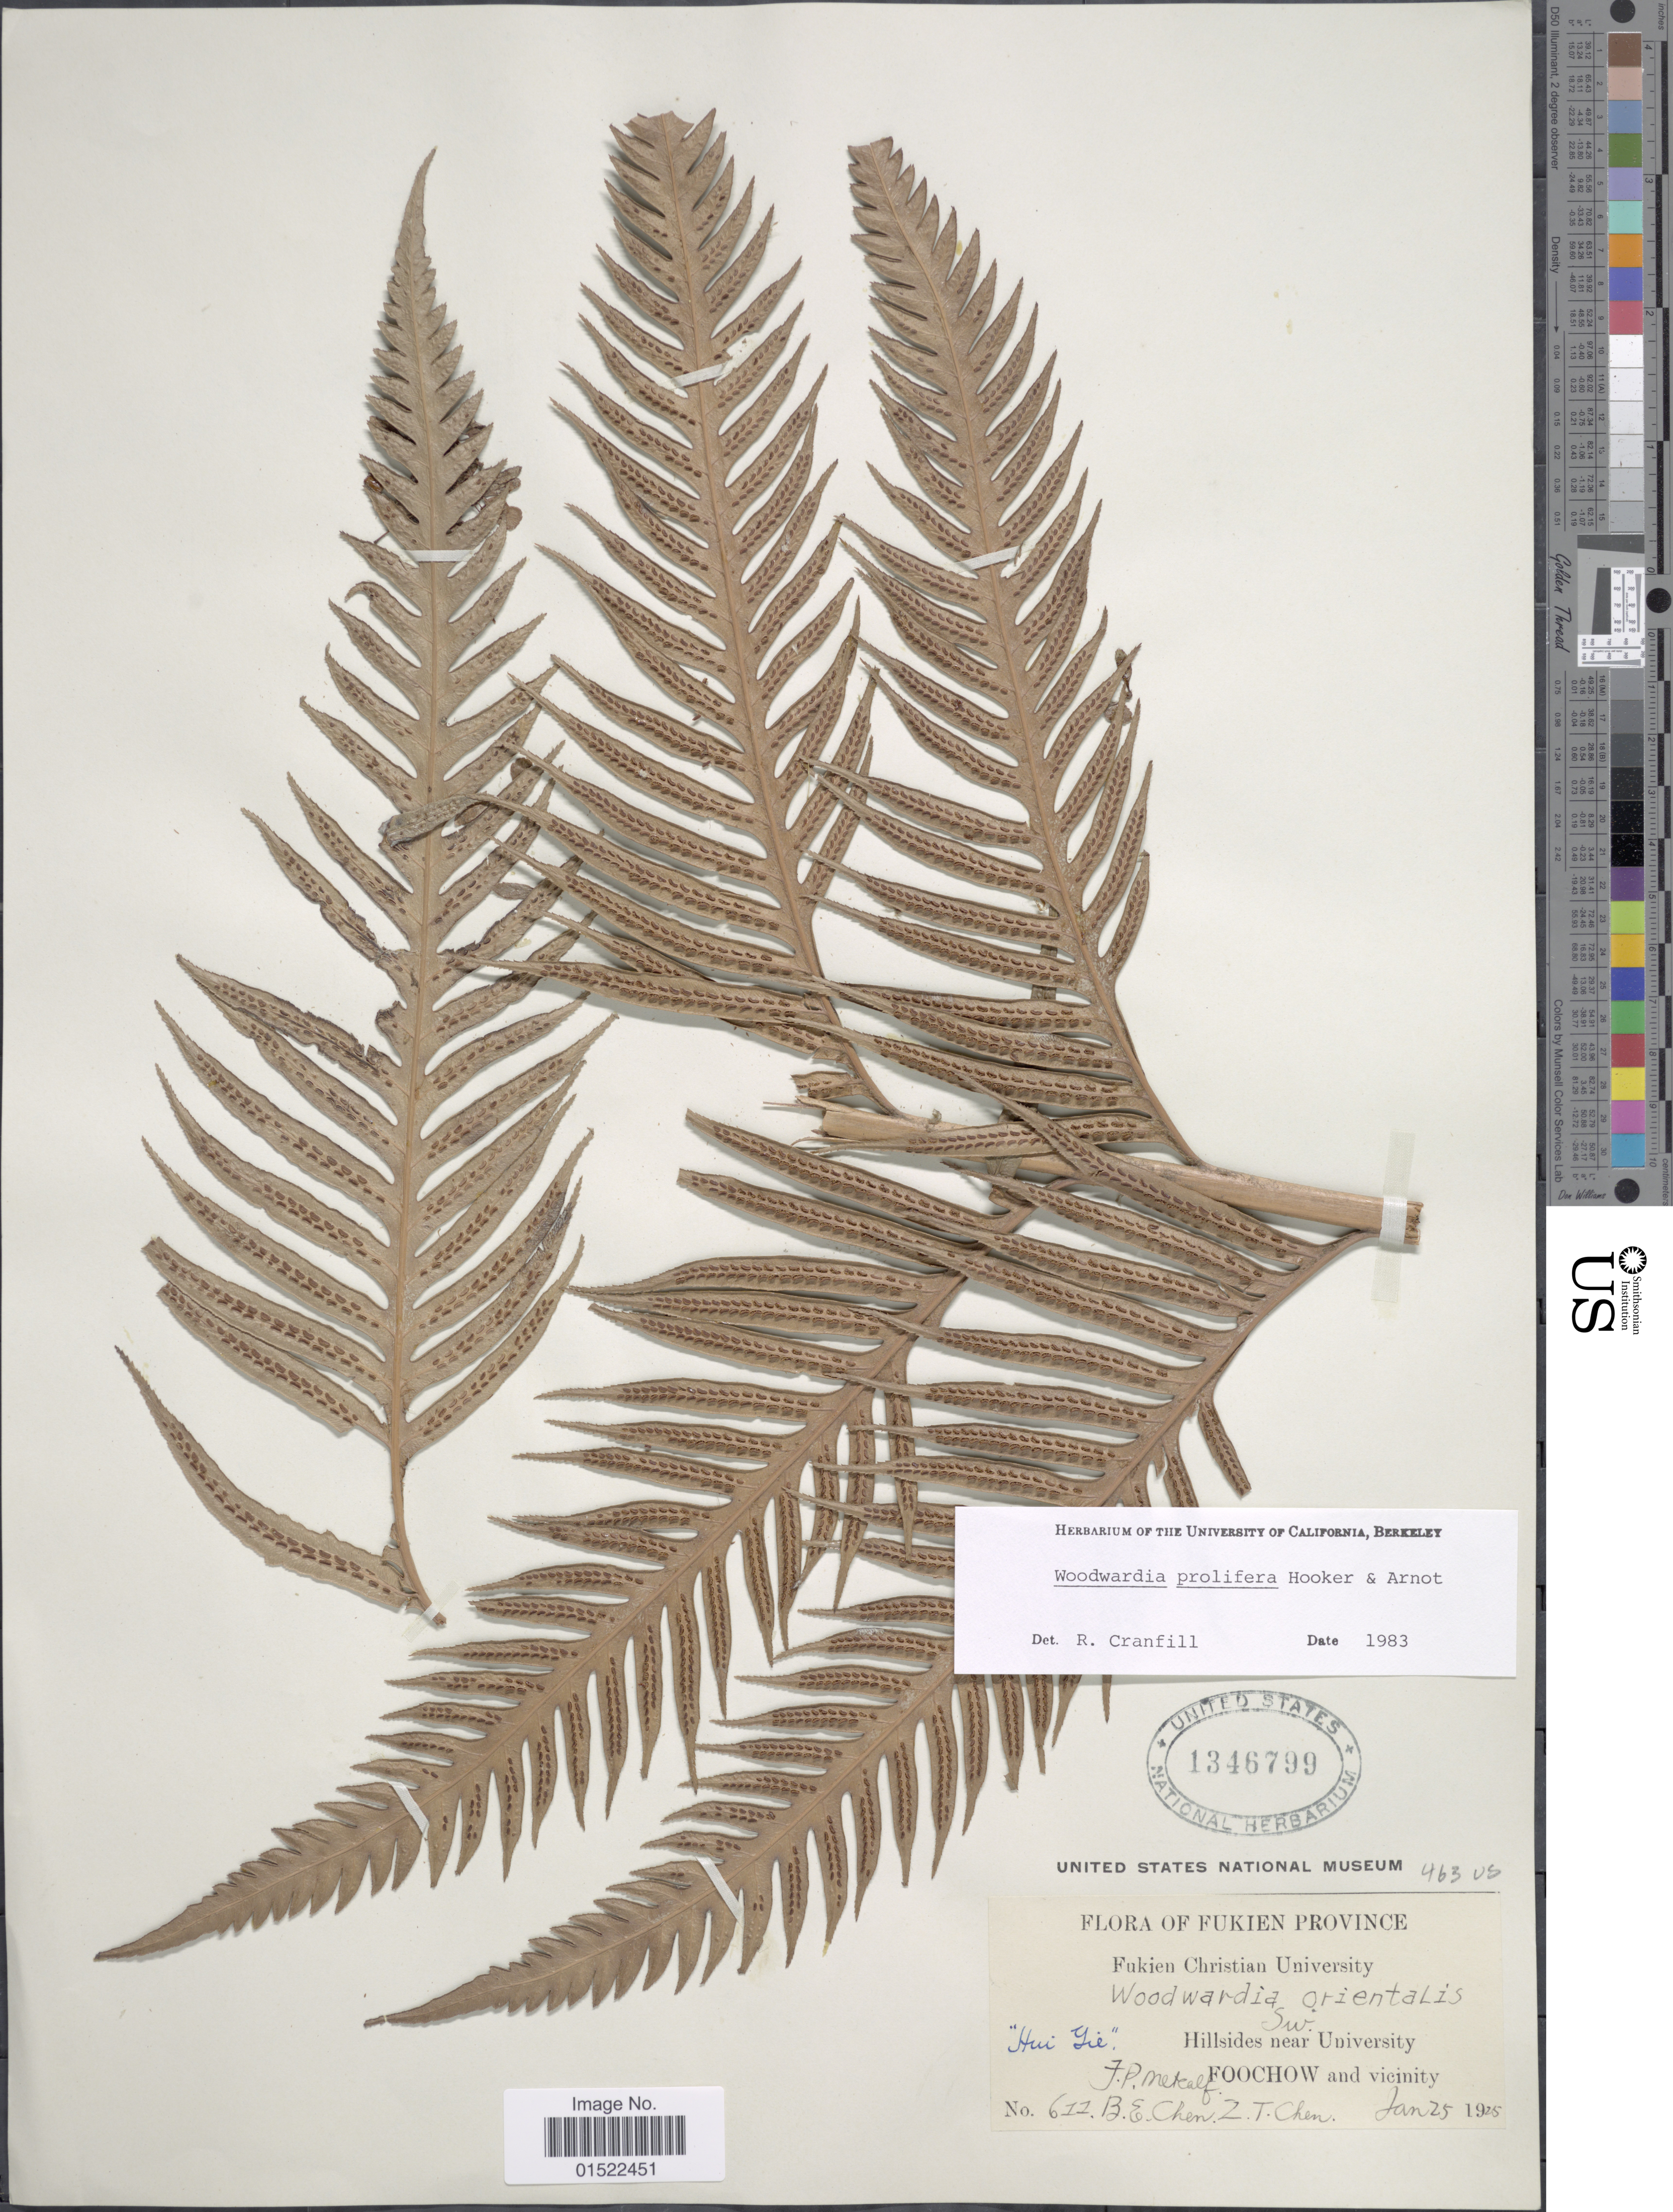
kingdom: Plantae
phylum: Tracheophyta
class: Polypodiopsida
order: Polypodiales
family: Blechnaceae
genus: Woodwardia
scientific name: Woodwardia prolifera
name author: Hook. & Arn.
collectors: J. Metcalf, B. Chen & Z. Chen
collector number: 611*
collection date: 1925-01-25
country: China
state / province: Fujian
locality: Fukien Province, Hillsides near University, Foochow and Vicinity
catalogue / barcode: US 1346799